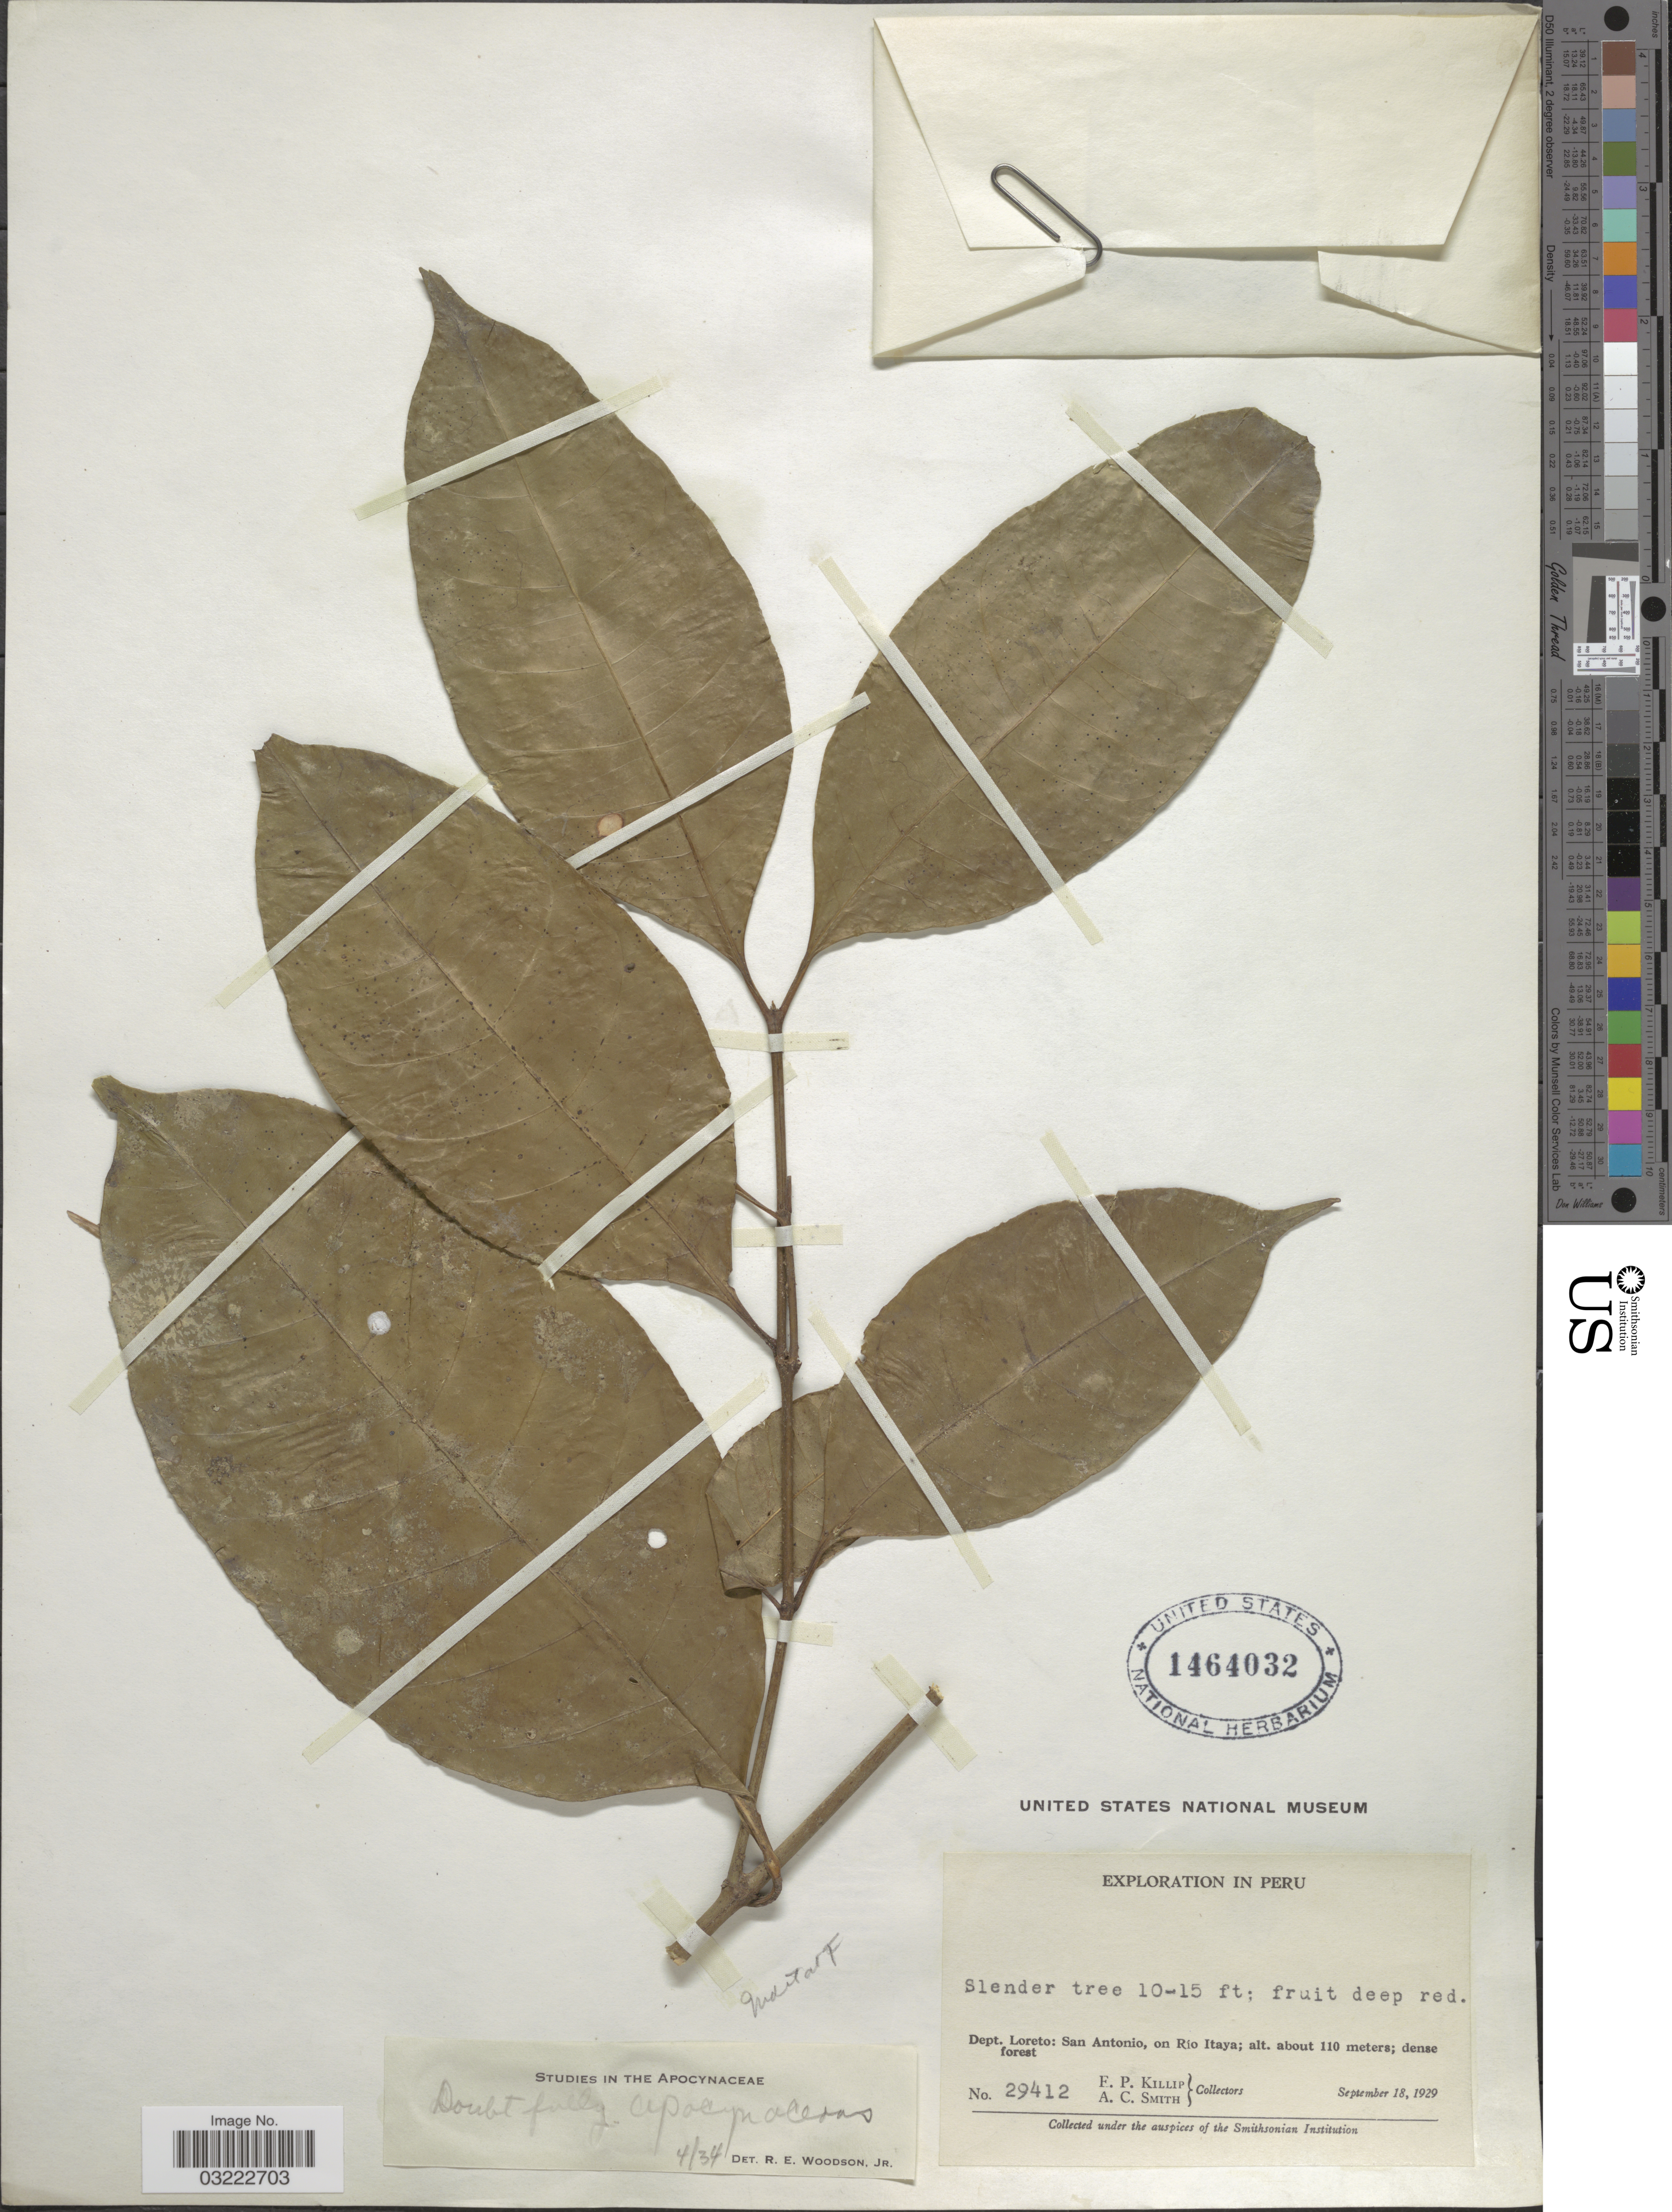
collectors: E. P. Killip & A. C. Smith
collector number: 29412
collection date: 1929-09-18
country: Peru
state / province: Loreto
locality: Dept. Loreto: San Antonio, on Río Itaya.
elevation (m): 110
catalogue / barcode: US 1464032